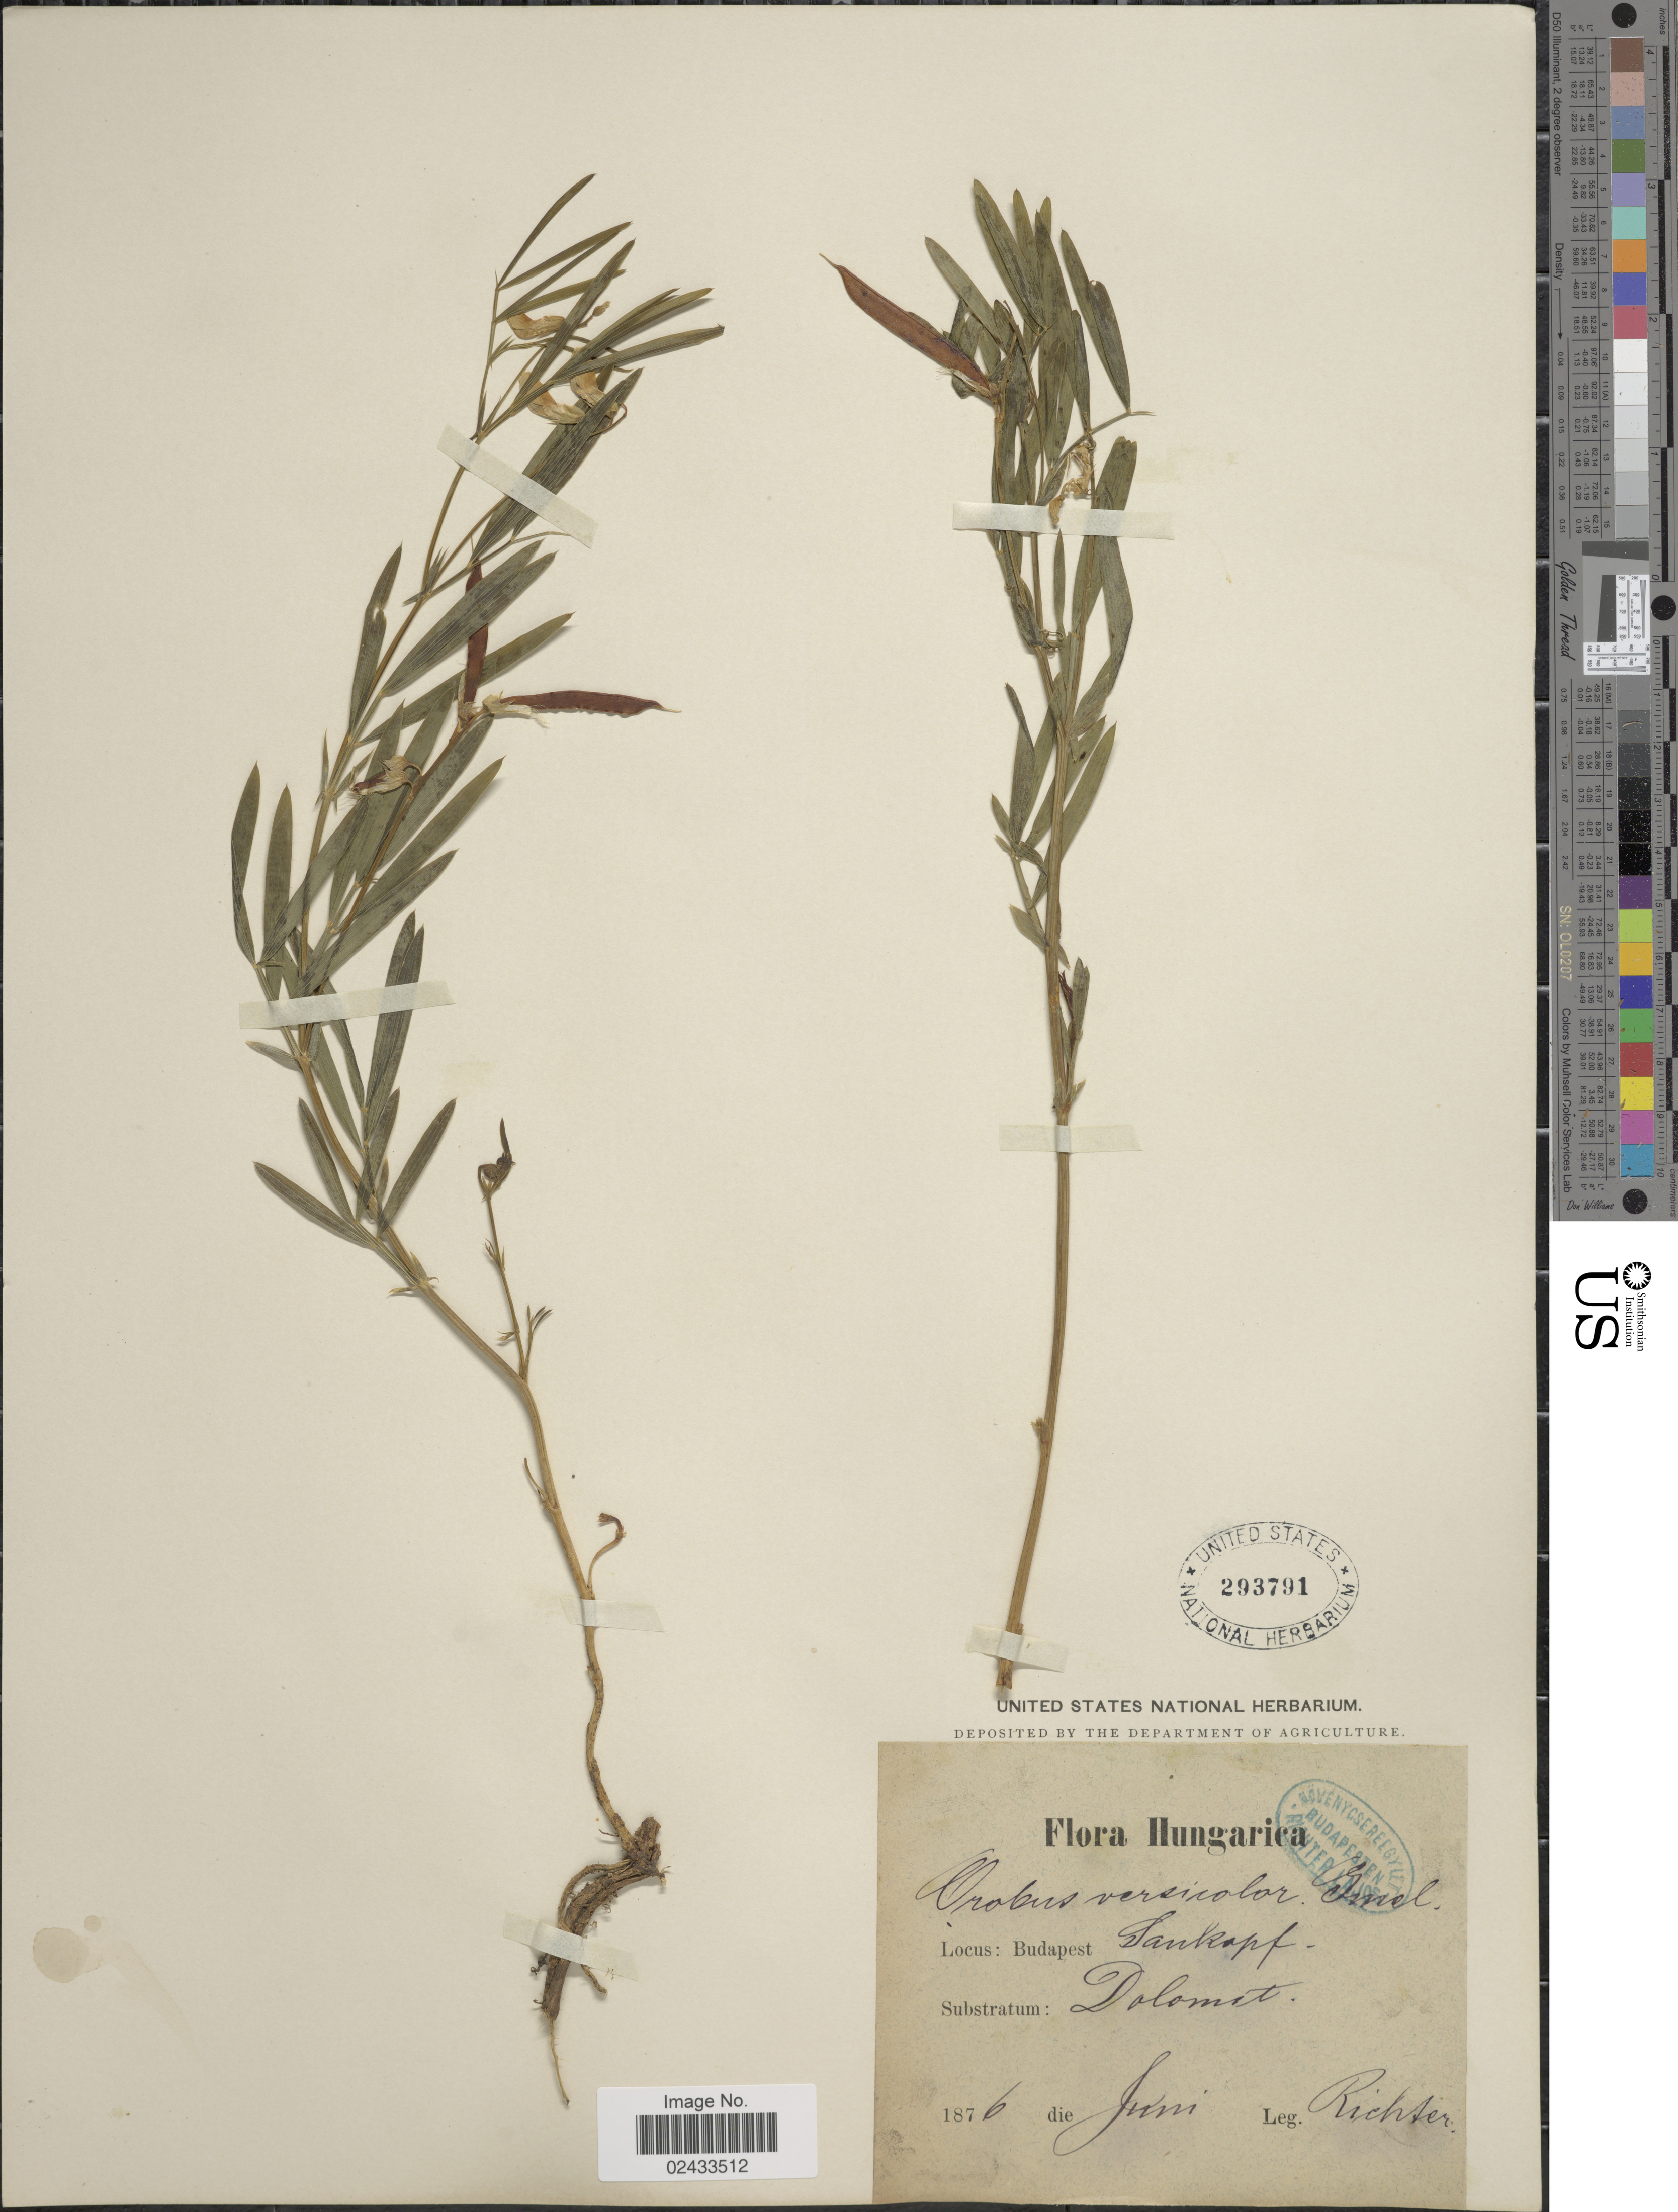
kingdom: Plantae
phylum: Tracheophyta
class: Magnoliopsida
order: Fabales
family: Fabaceae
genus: Lathyrus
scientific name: Lathyrus pannonicus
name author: (Jacq.) Garcke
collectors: -- Richter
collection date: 1876-06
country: Hungary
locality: Hungaria, Budapest Saukopf, Dolomit.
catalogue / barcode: US 293791